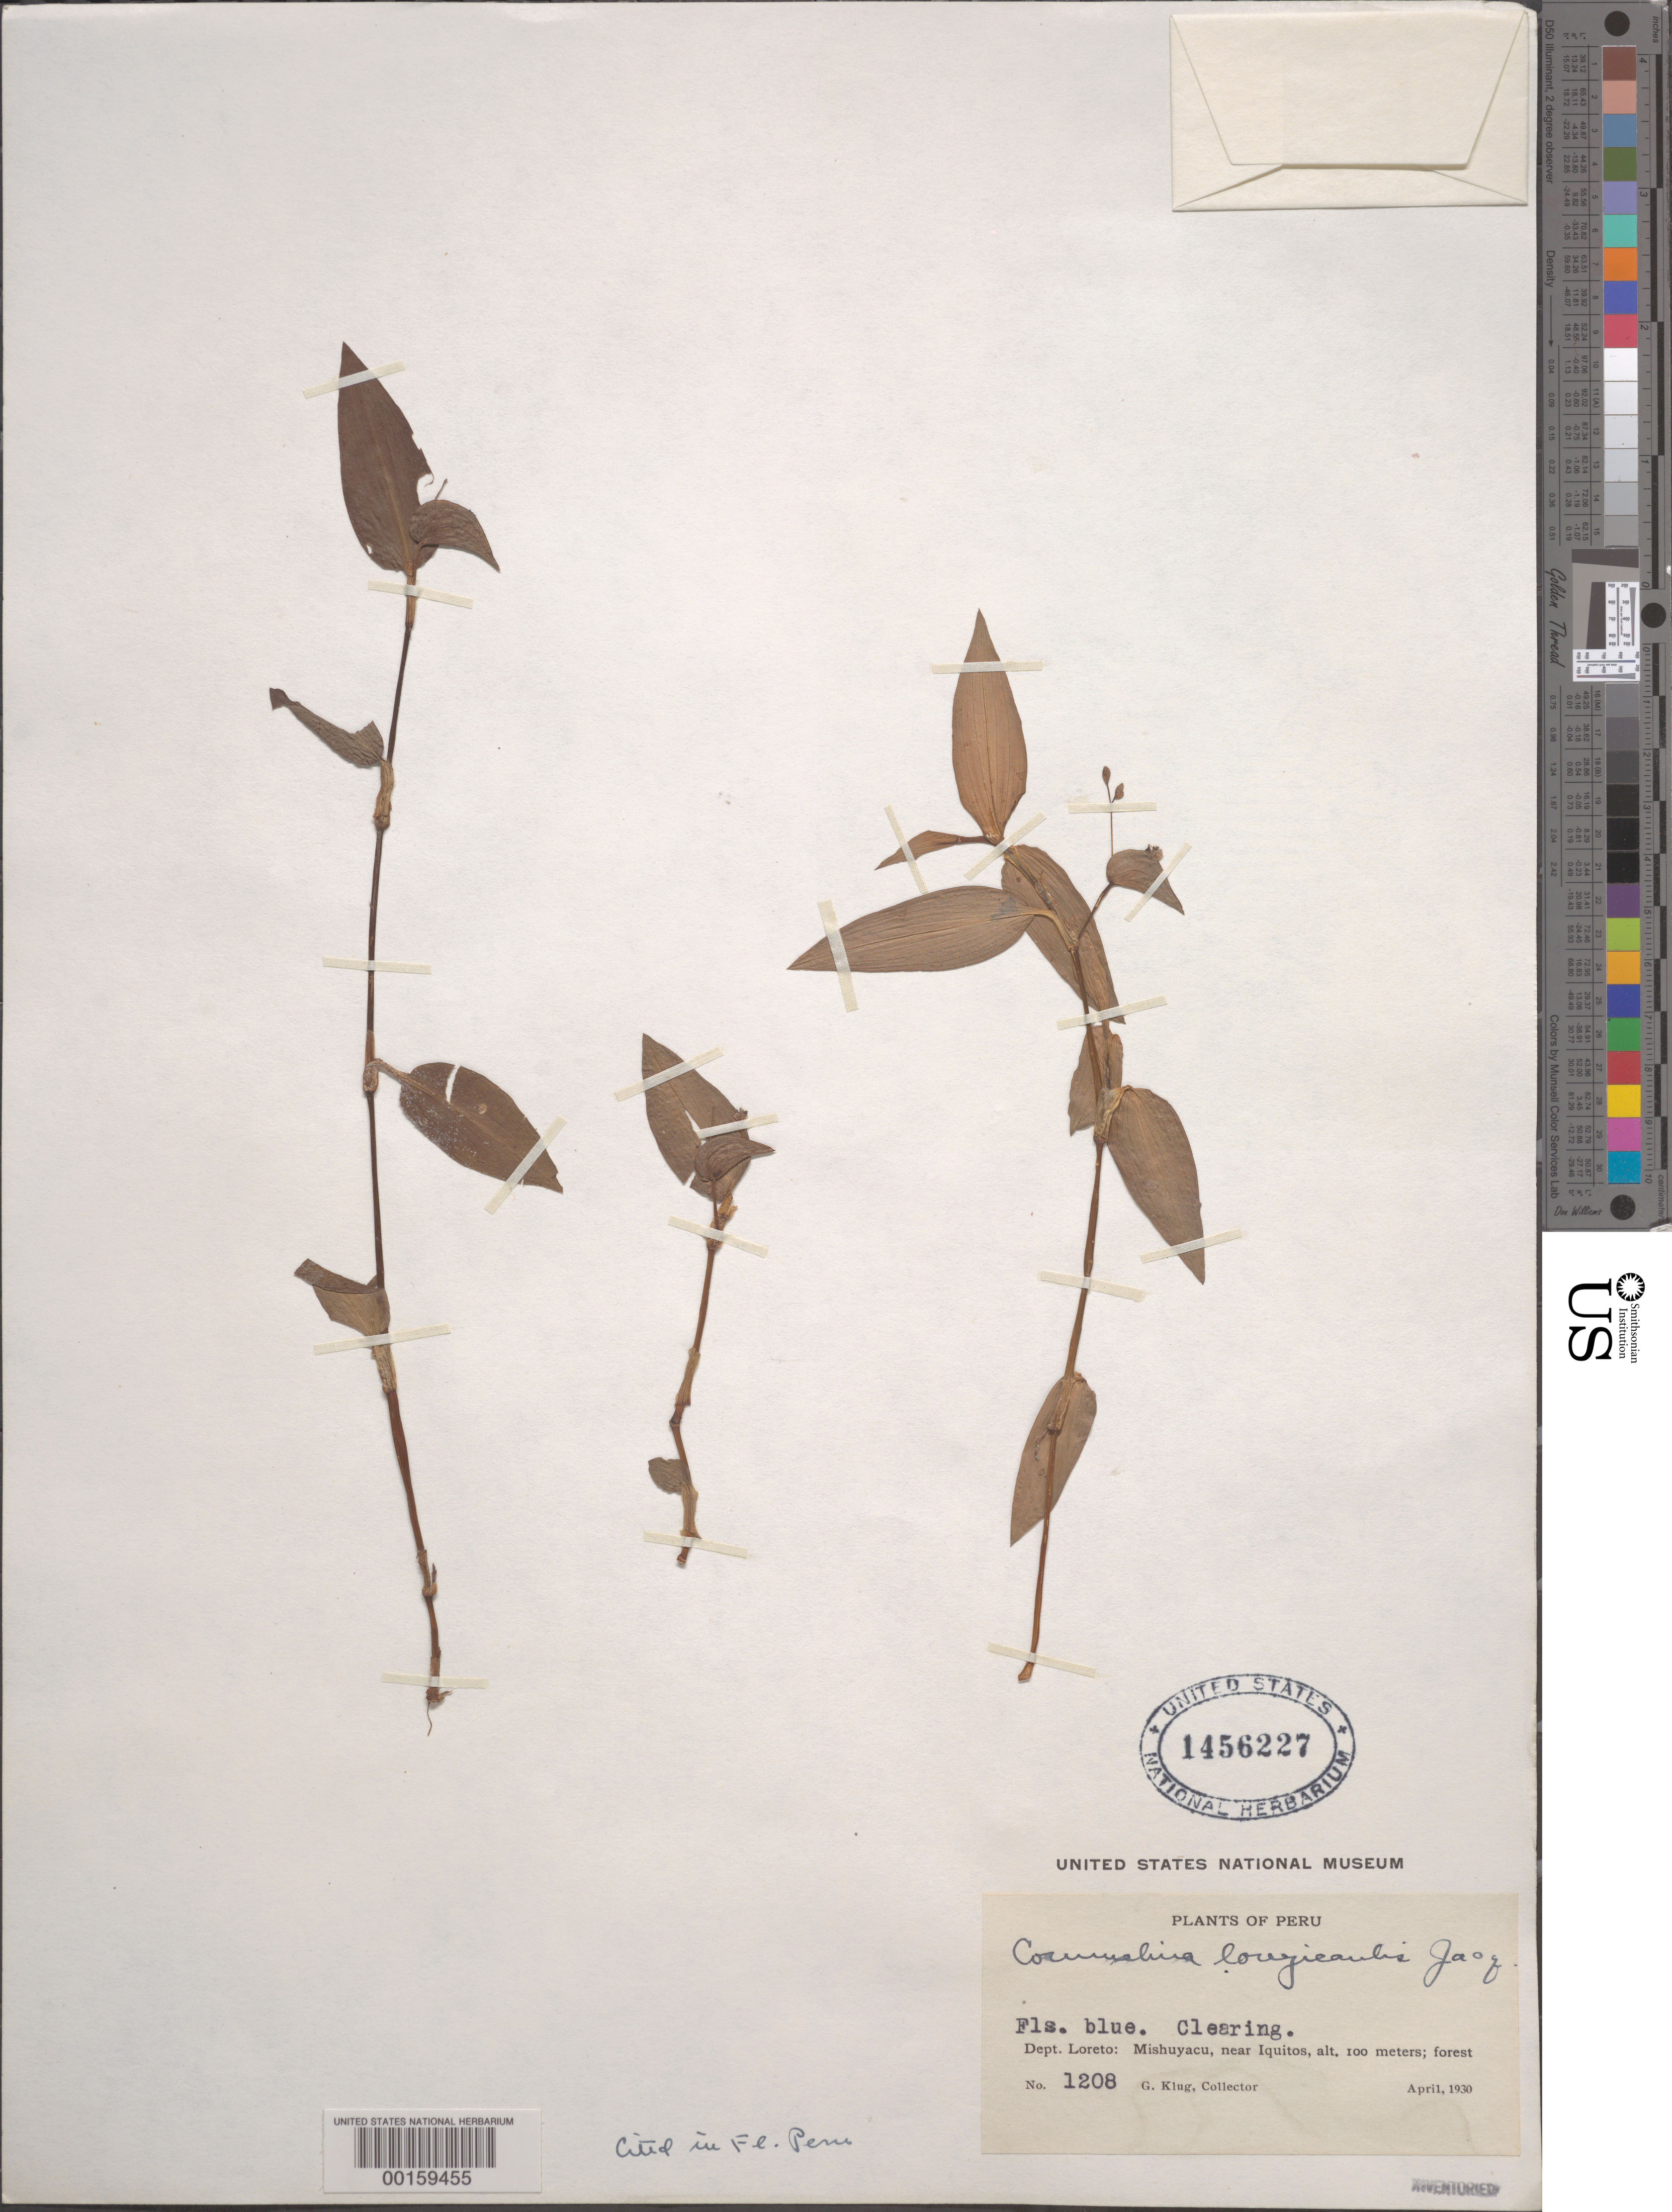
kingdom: Plantae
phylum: Tracheophyta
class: Liliopsida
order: Commelinales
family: Commelinaceae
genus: Commelina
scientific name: Commelina diffusa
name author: Burm. f.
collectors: G. Klug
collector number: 1208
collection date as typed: Apr 1930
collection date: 1930-04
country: Peru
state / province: Loreto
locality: Mishuyacu, near Iquitos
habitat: Forest clearing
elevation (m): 100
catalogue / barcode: US 1456227